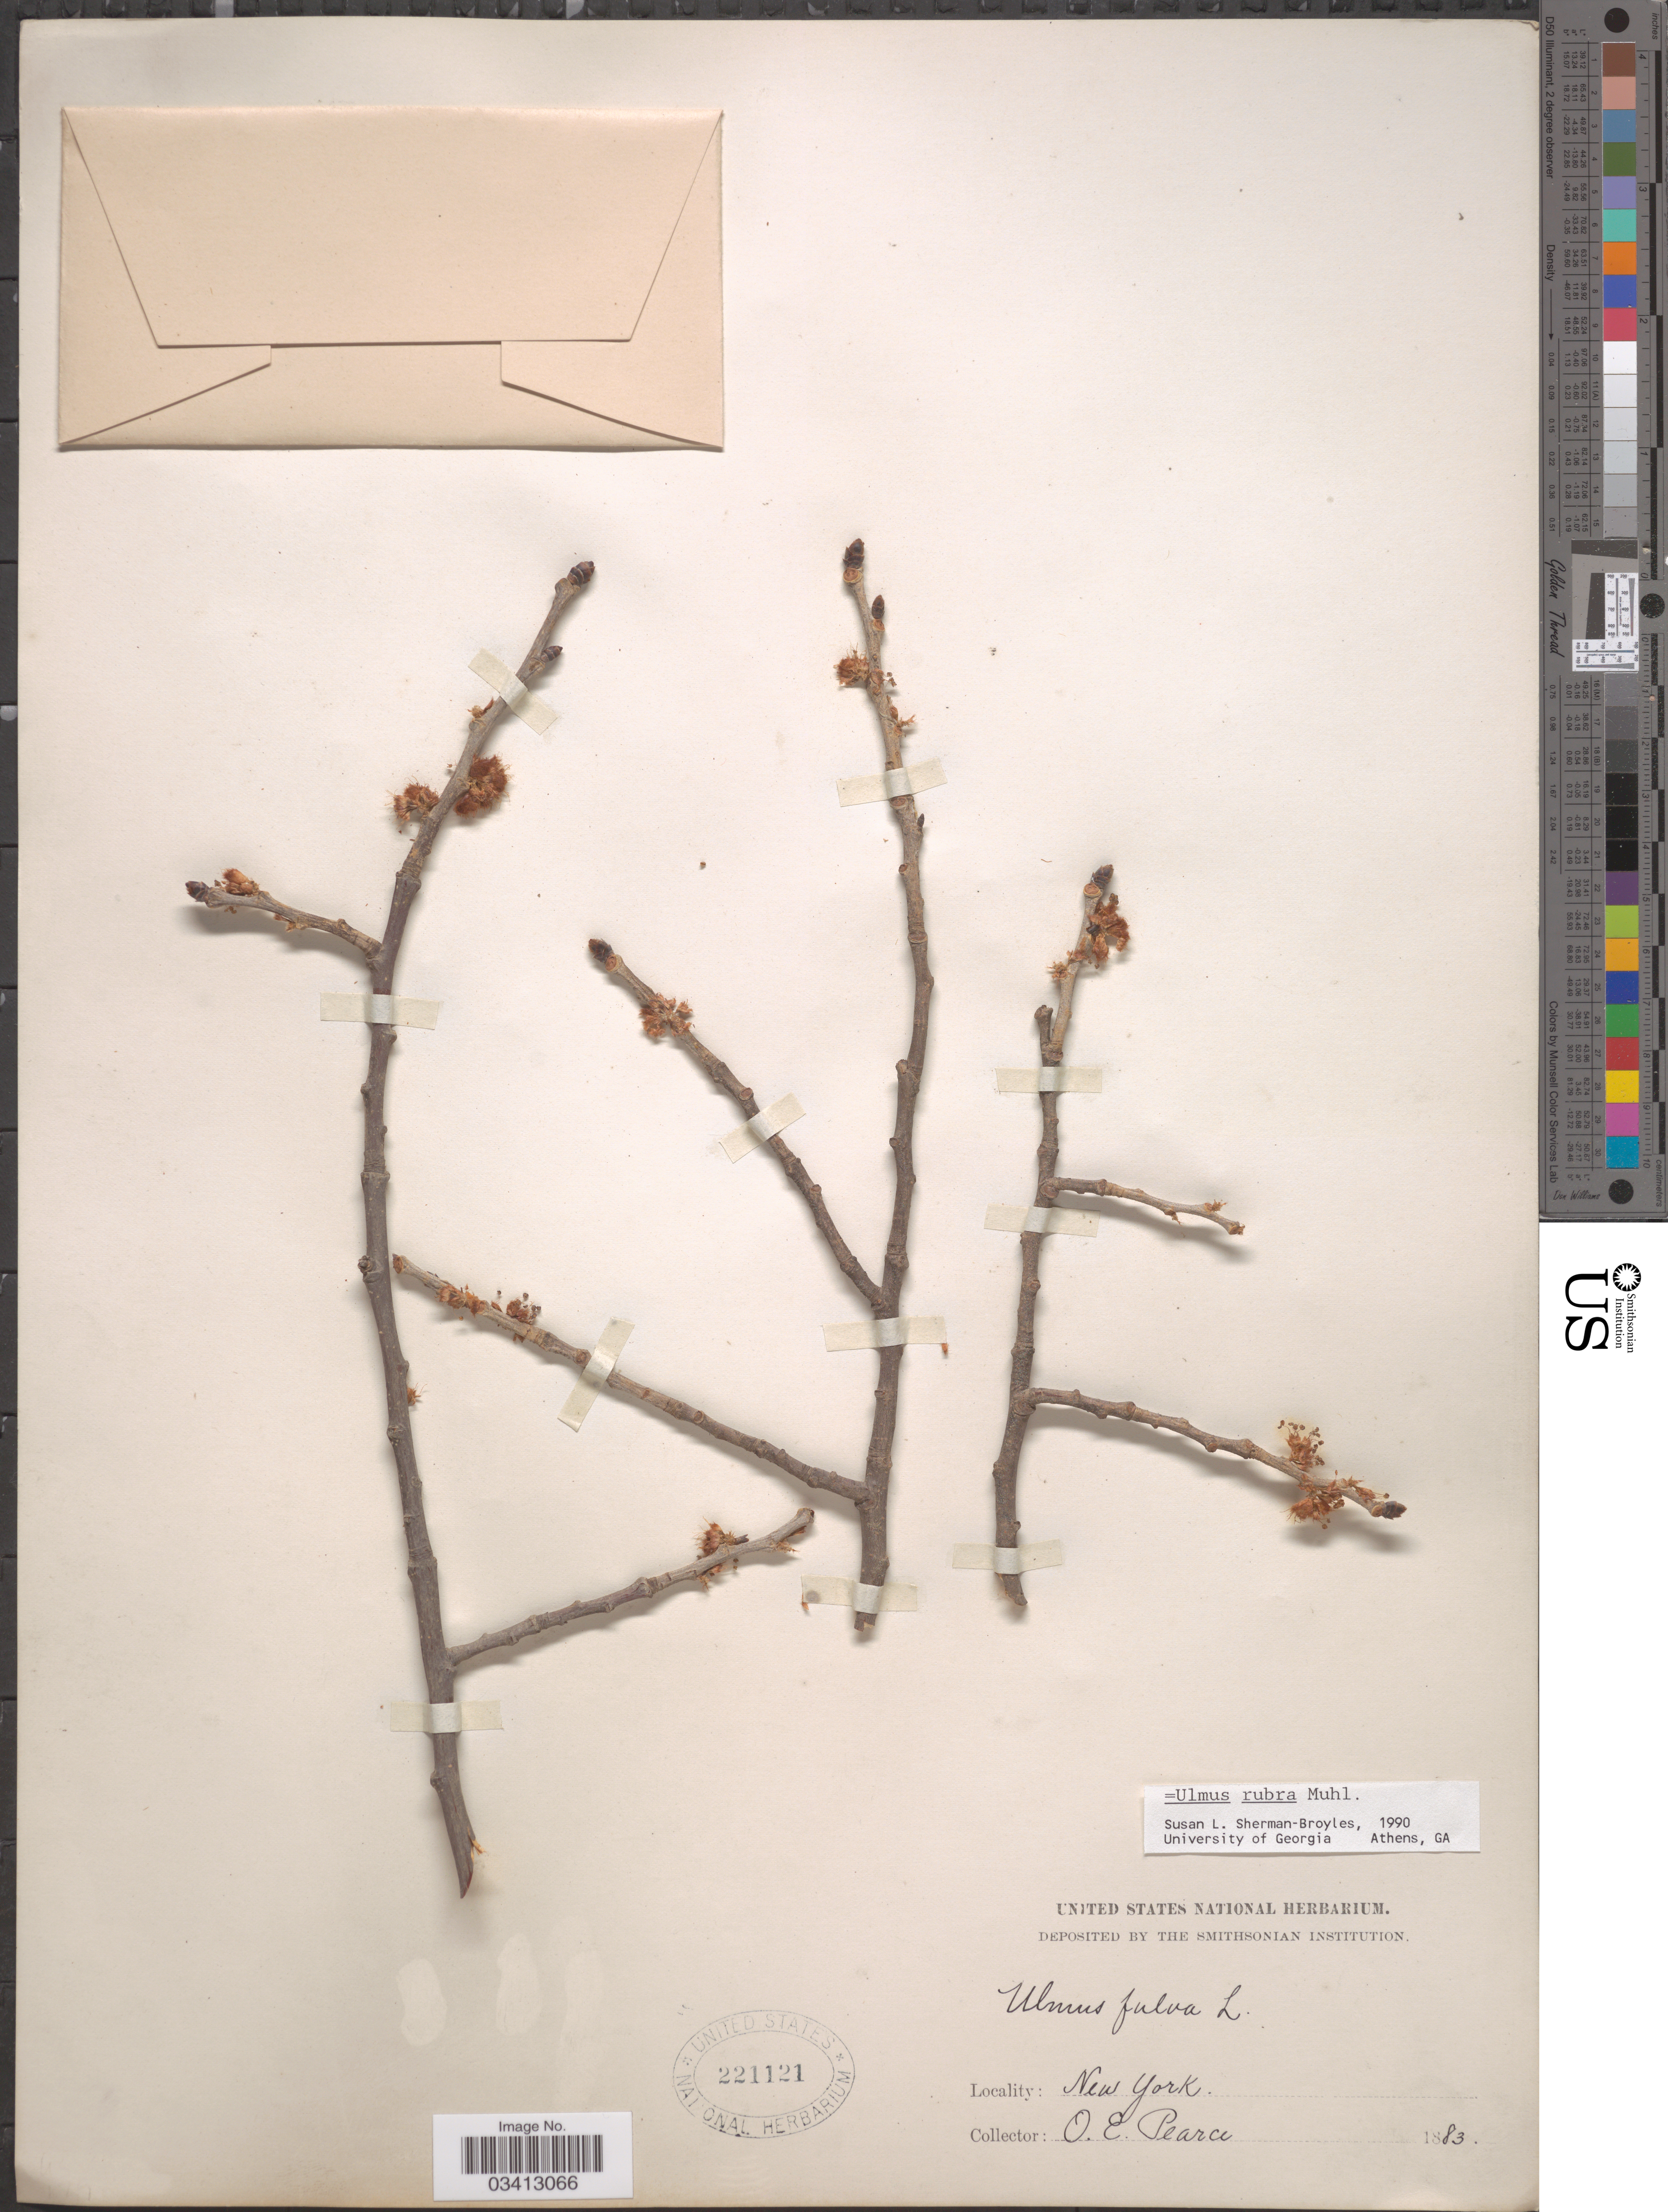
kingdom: Plantae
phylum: Tracheophyta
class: Magnoliopsida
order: Rosales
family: Ulmaceae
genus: Ulmus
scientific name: Ulmus rubra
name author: Muhl.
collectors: O. E. Pearce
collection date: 1883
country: United States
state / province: New York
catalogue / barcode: US 221121